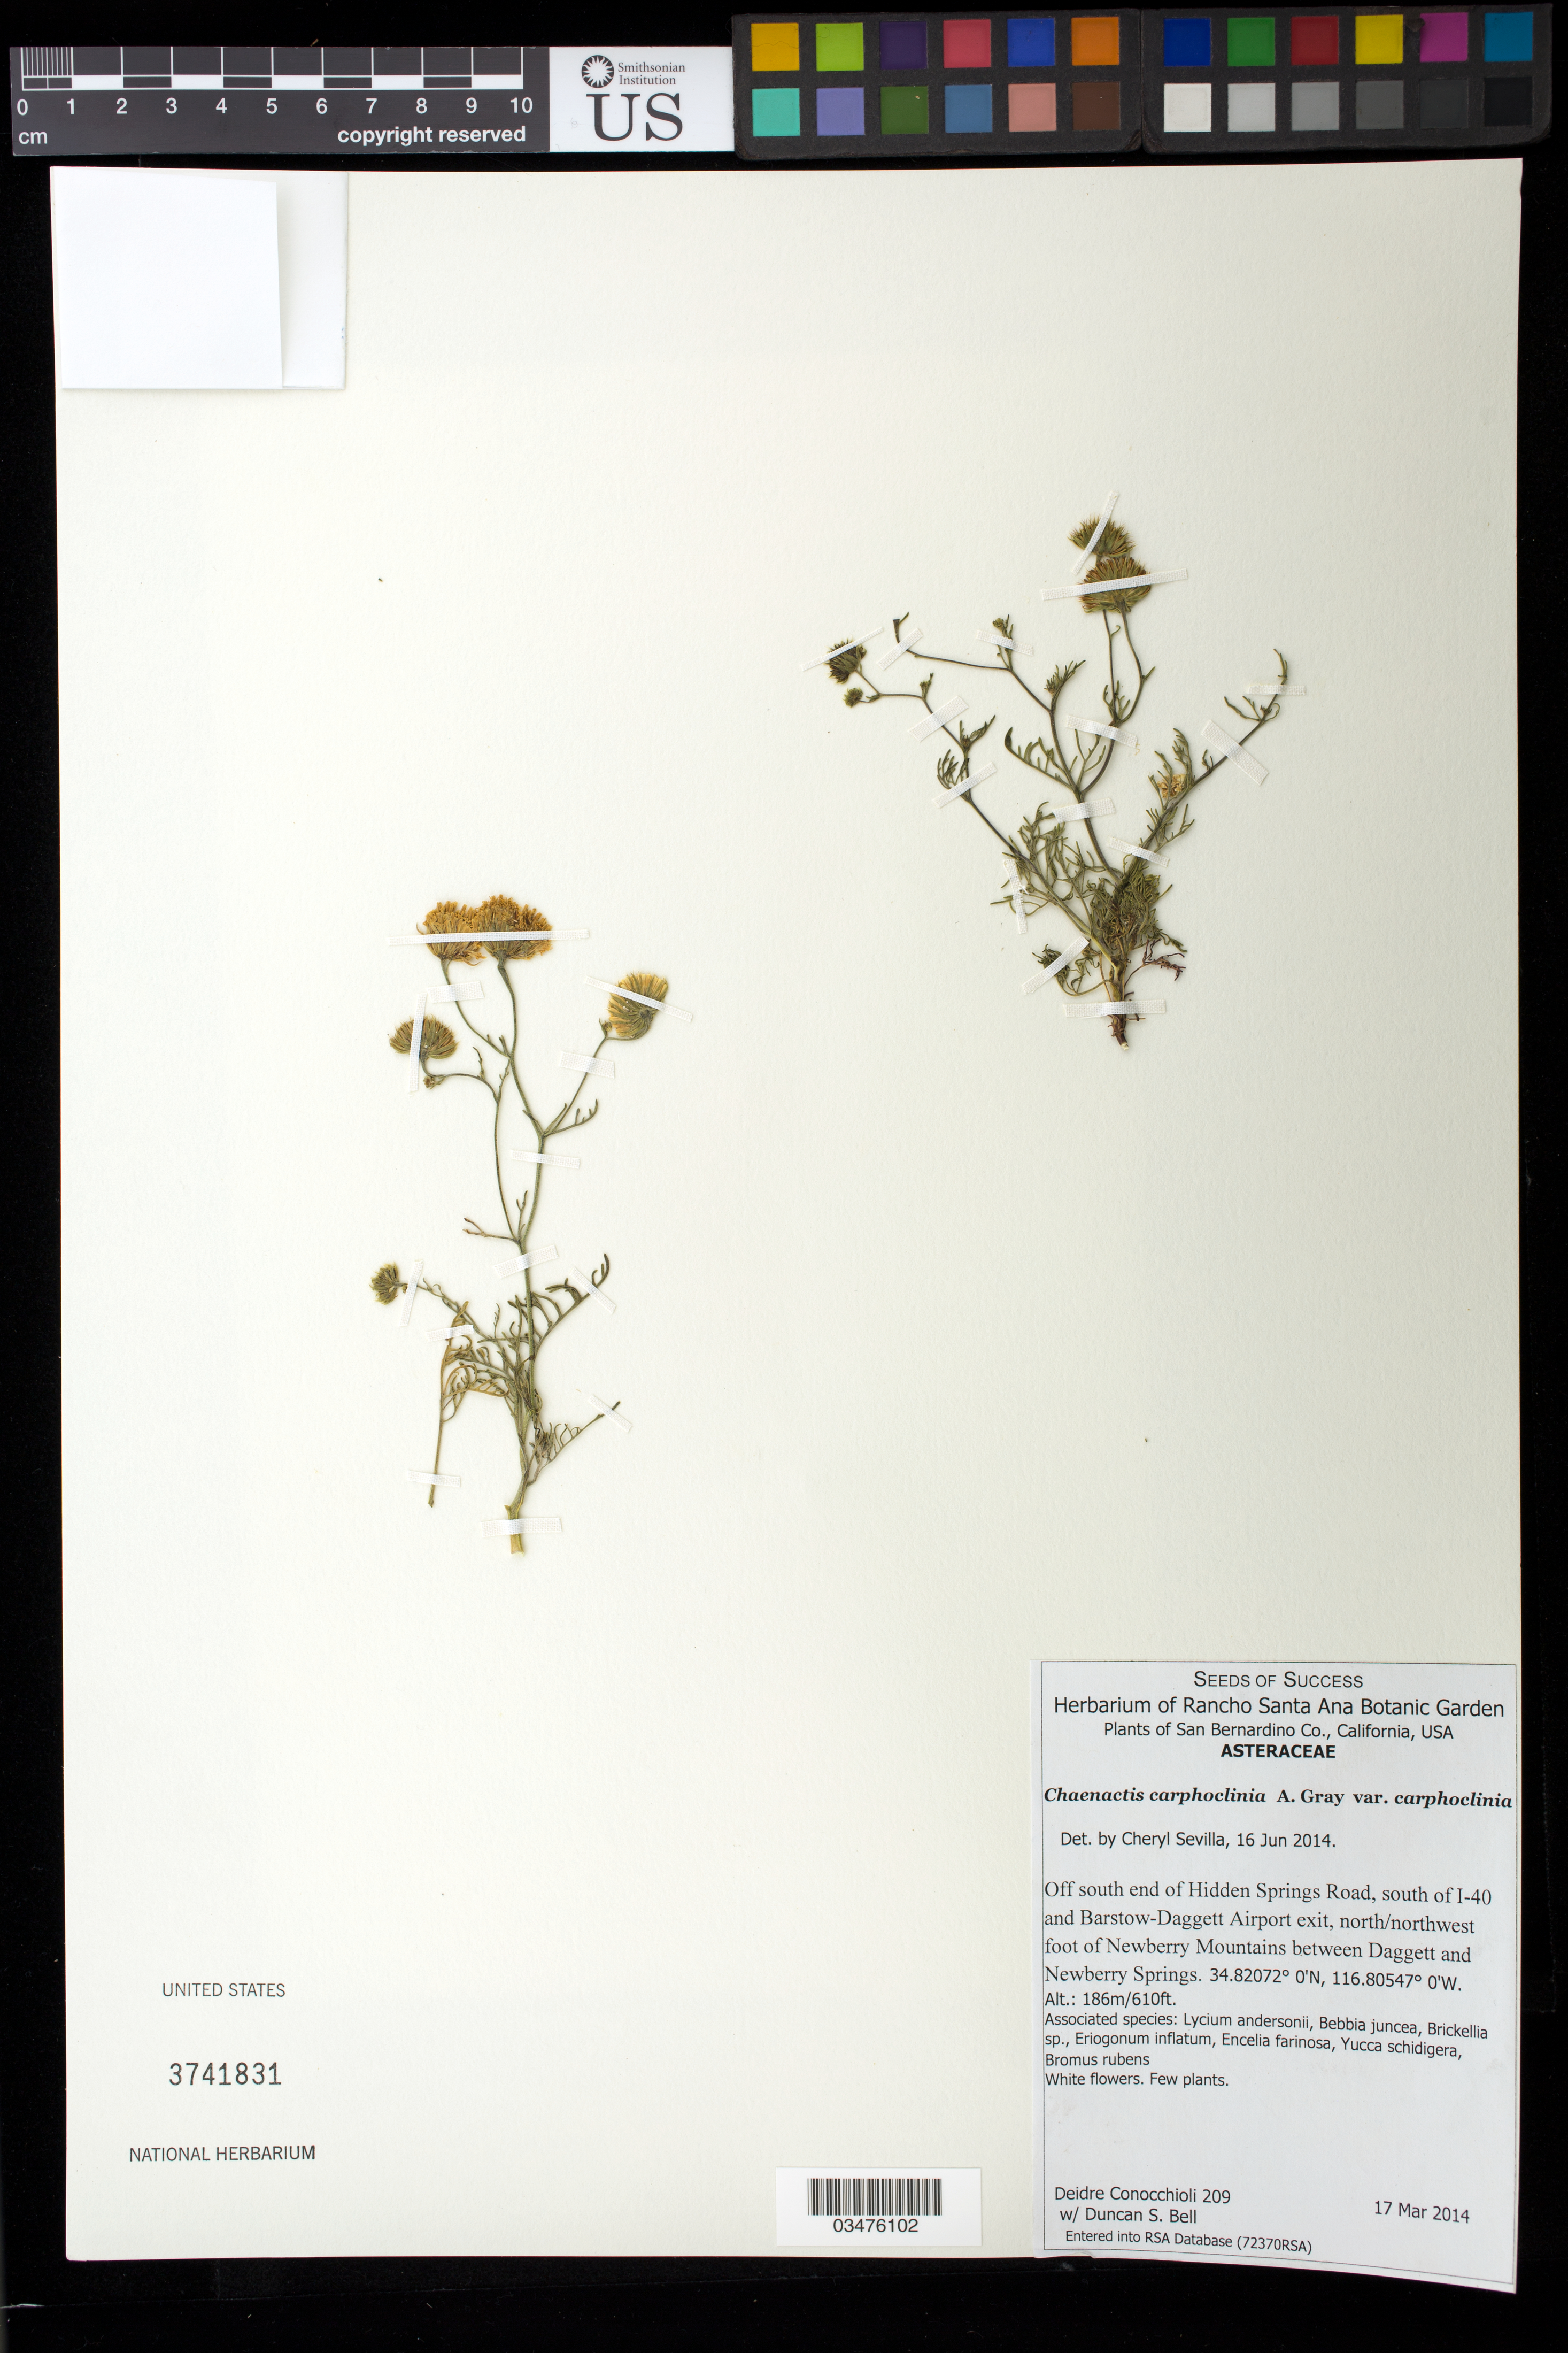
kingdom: Plantae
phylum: Tracheophyta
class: Magnoliopsida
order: Asterales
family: Asteraceae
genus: Chaenactis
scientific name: Chaenactis carphoclinia var. carphoclinia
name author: A. Gray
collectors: D. Conocchioli & D. S. Bell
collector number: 209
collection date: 2014-03-17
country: United States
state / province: California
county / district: San Bernardino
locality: Off south end of Hidden Springs Road, S of I-40 and Barstow-Daggett Airport exit, NNW foot of Newberry Mts between Daggett and Newberry Springs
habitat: With Bebbia juncea, Brickellia sp, Encelia farinosa, ect.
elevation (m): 186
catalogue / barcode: US 3741831